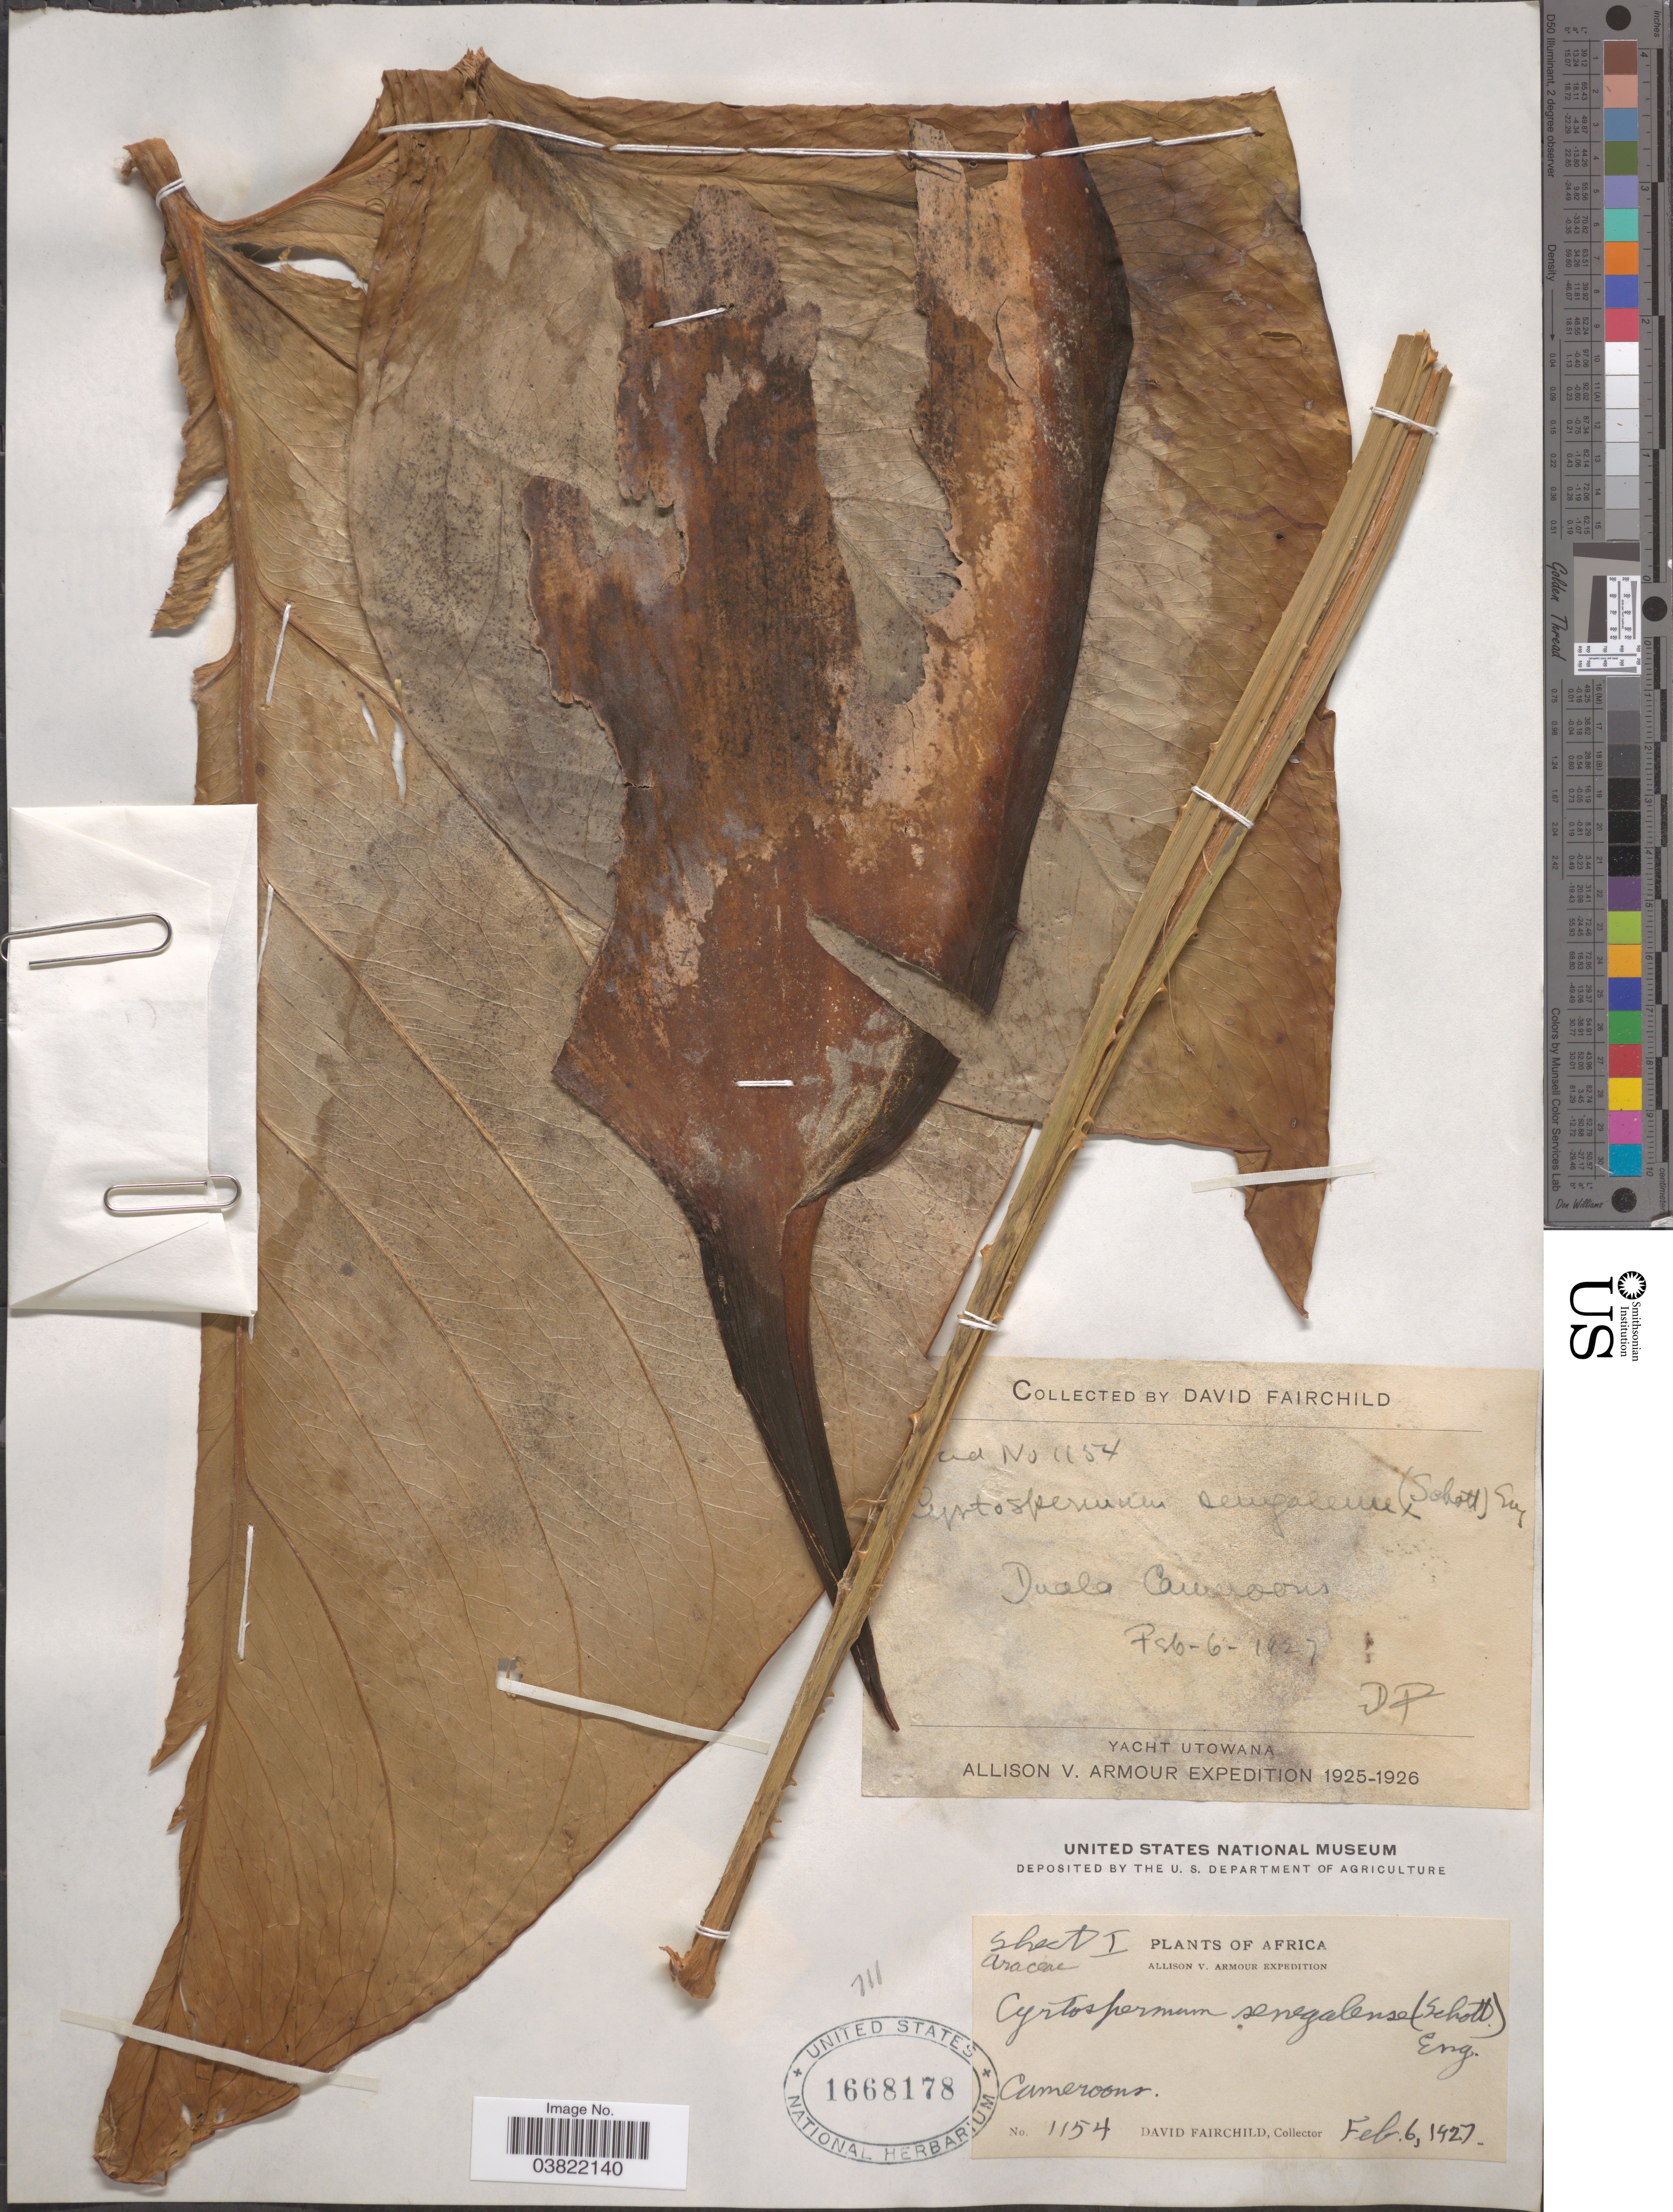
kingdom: Plantae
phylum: Tracheophyta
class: Liliopsida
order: Alismatales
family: Araceae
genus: Lasimorpha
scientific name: Lasimorpha senegalensis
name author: Schott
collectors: D. Fairchild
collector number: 1154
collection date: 1927-02-06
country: Cameroon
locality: Duala Cameroons.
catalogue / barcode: US 1668178